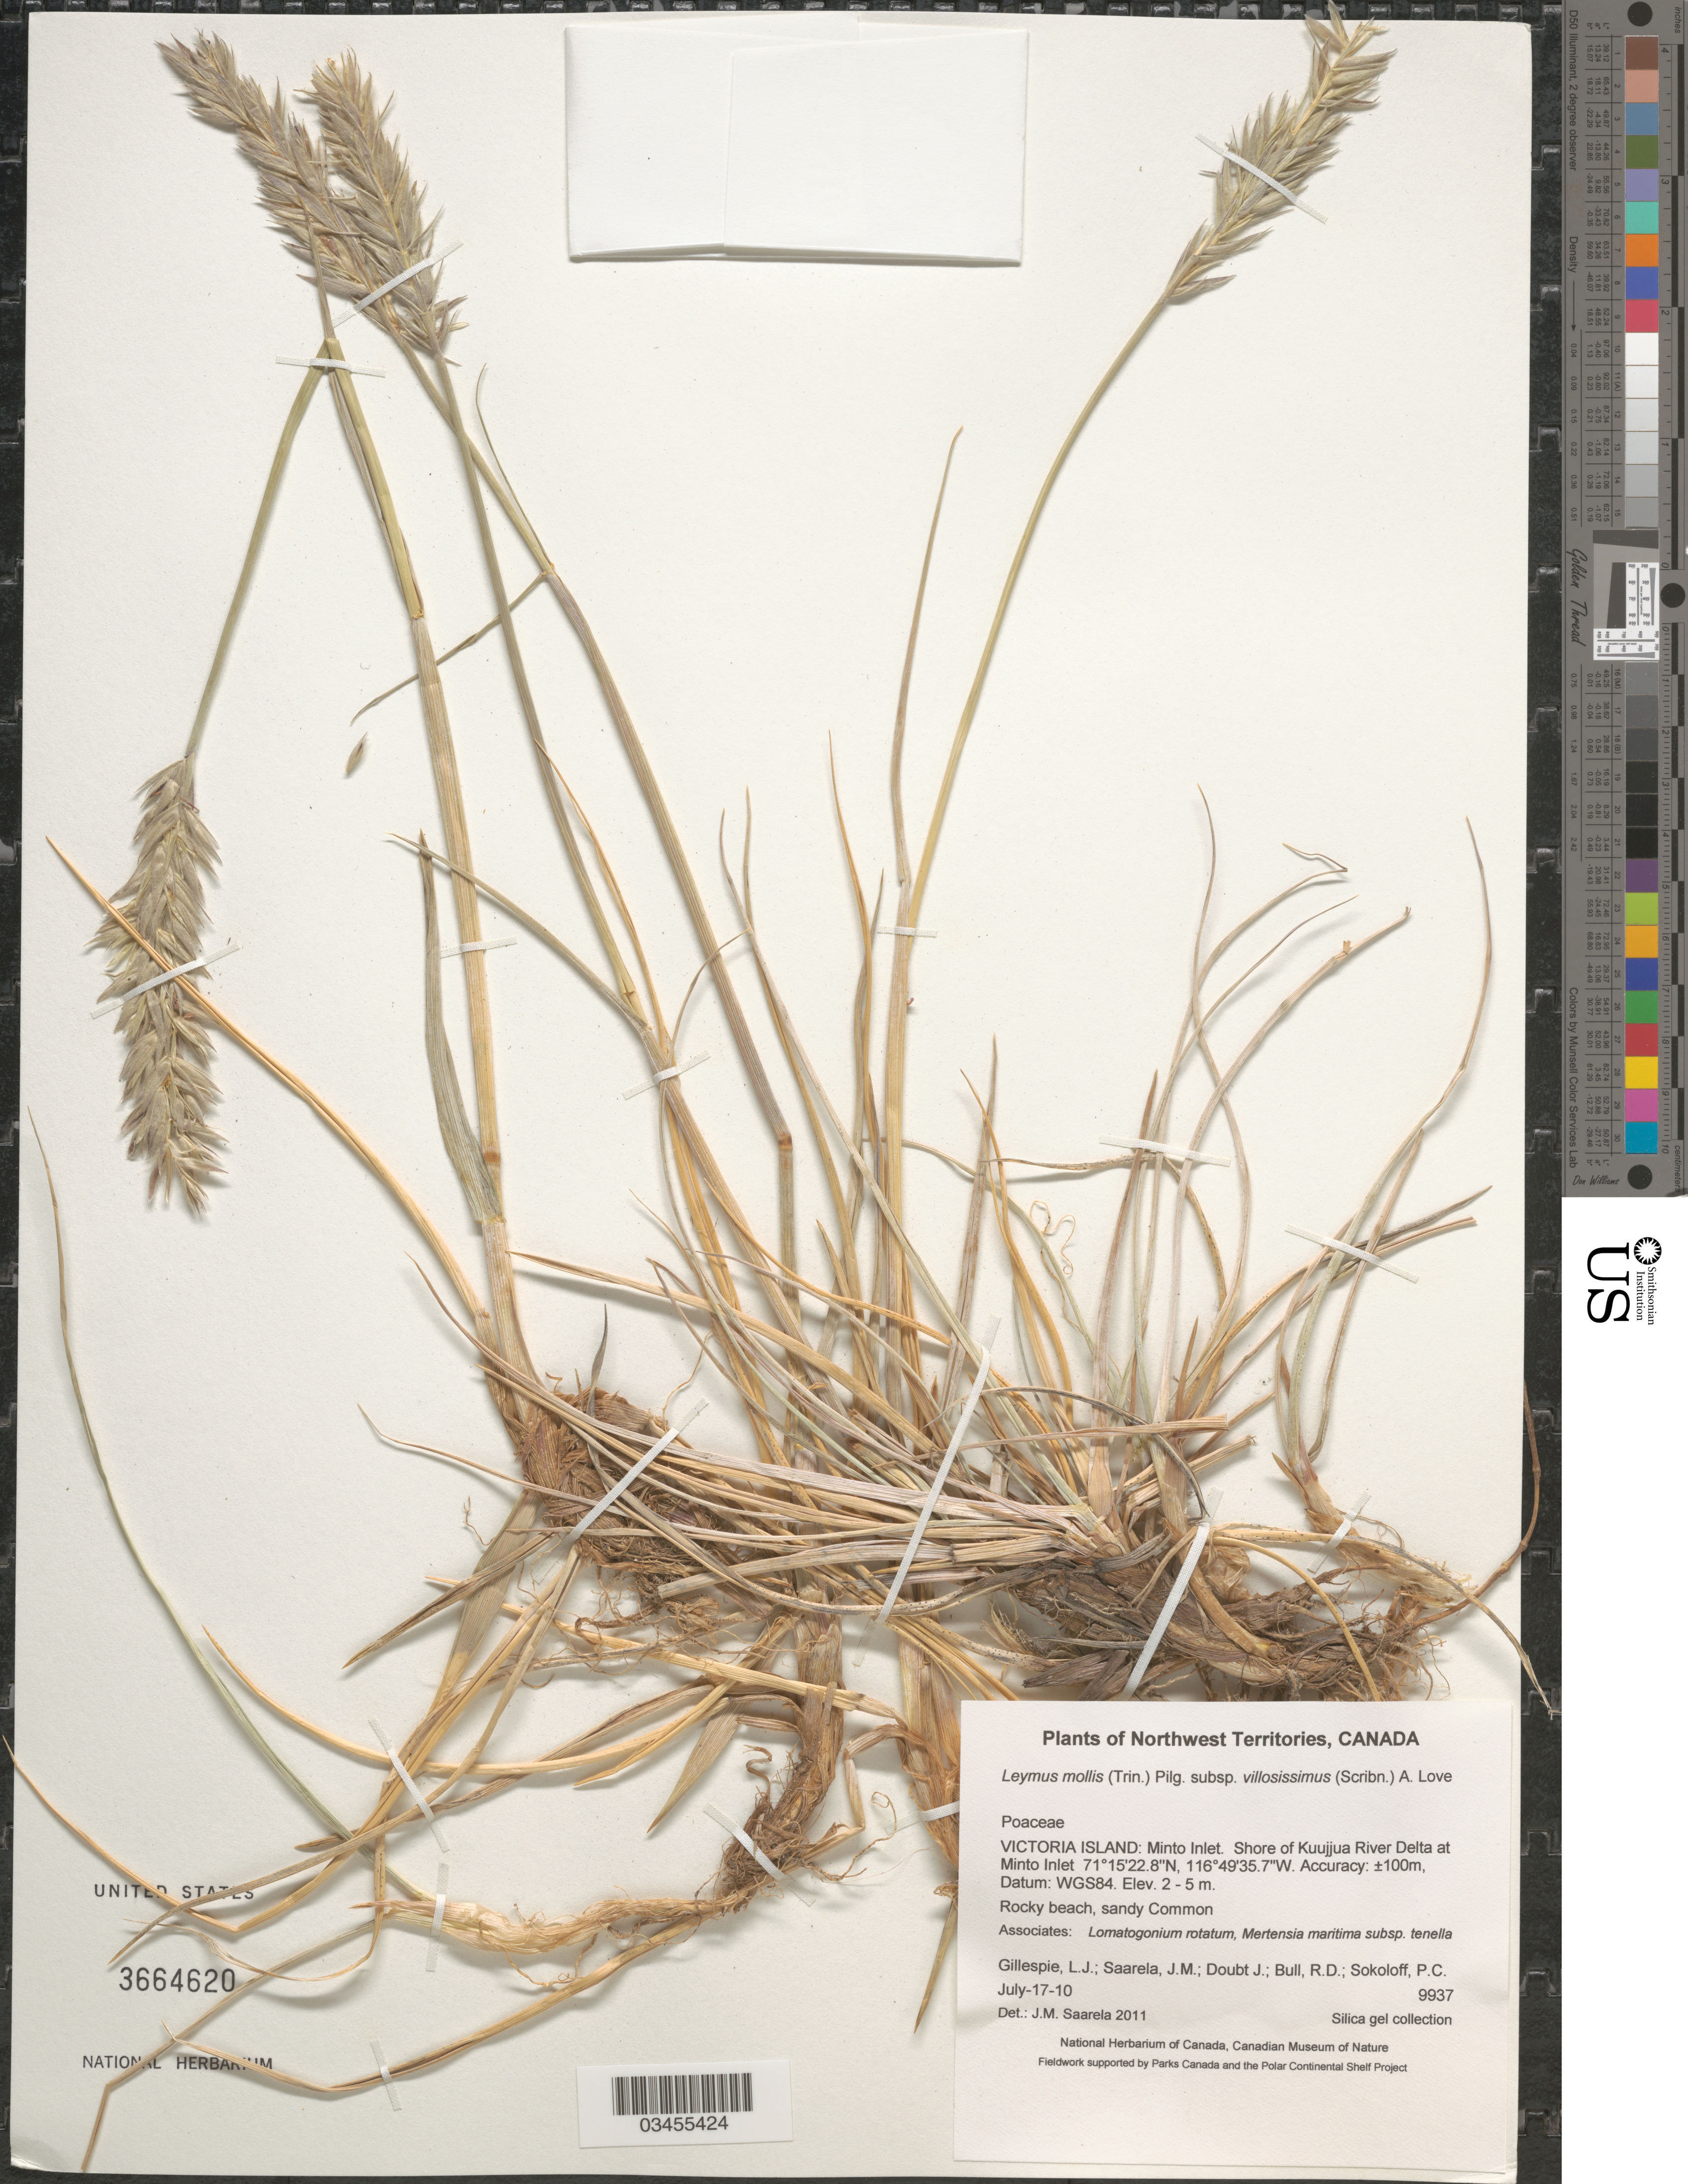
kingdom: Plantae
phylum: Tracheophyta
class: Liliopsida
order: Poales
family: Poaceae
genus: Leymus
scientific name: Leymus mollis subsp. villosissimus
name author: (Scribn.) Á. Löve & D. Löve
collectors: L. Gillespie, J. Saarela, J. Doubt, R. Bull & P. Sokoloff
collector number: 9937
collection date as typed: Transcribed d/m/y: 17/7/10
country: Canada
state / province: Northwest Territories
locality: Victoria Island: Minto Inlet. Shore of Kuujjua River Delta at Minto Inlet. Datum: WGS84.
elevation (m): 2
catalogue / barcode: US 3664620